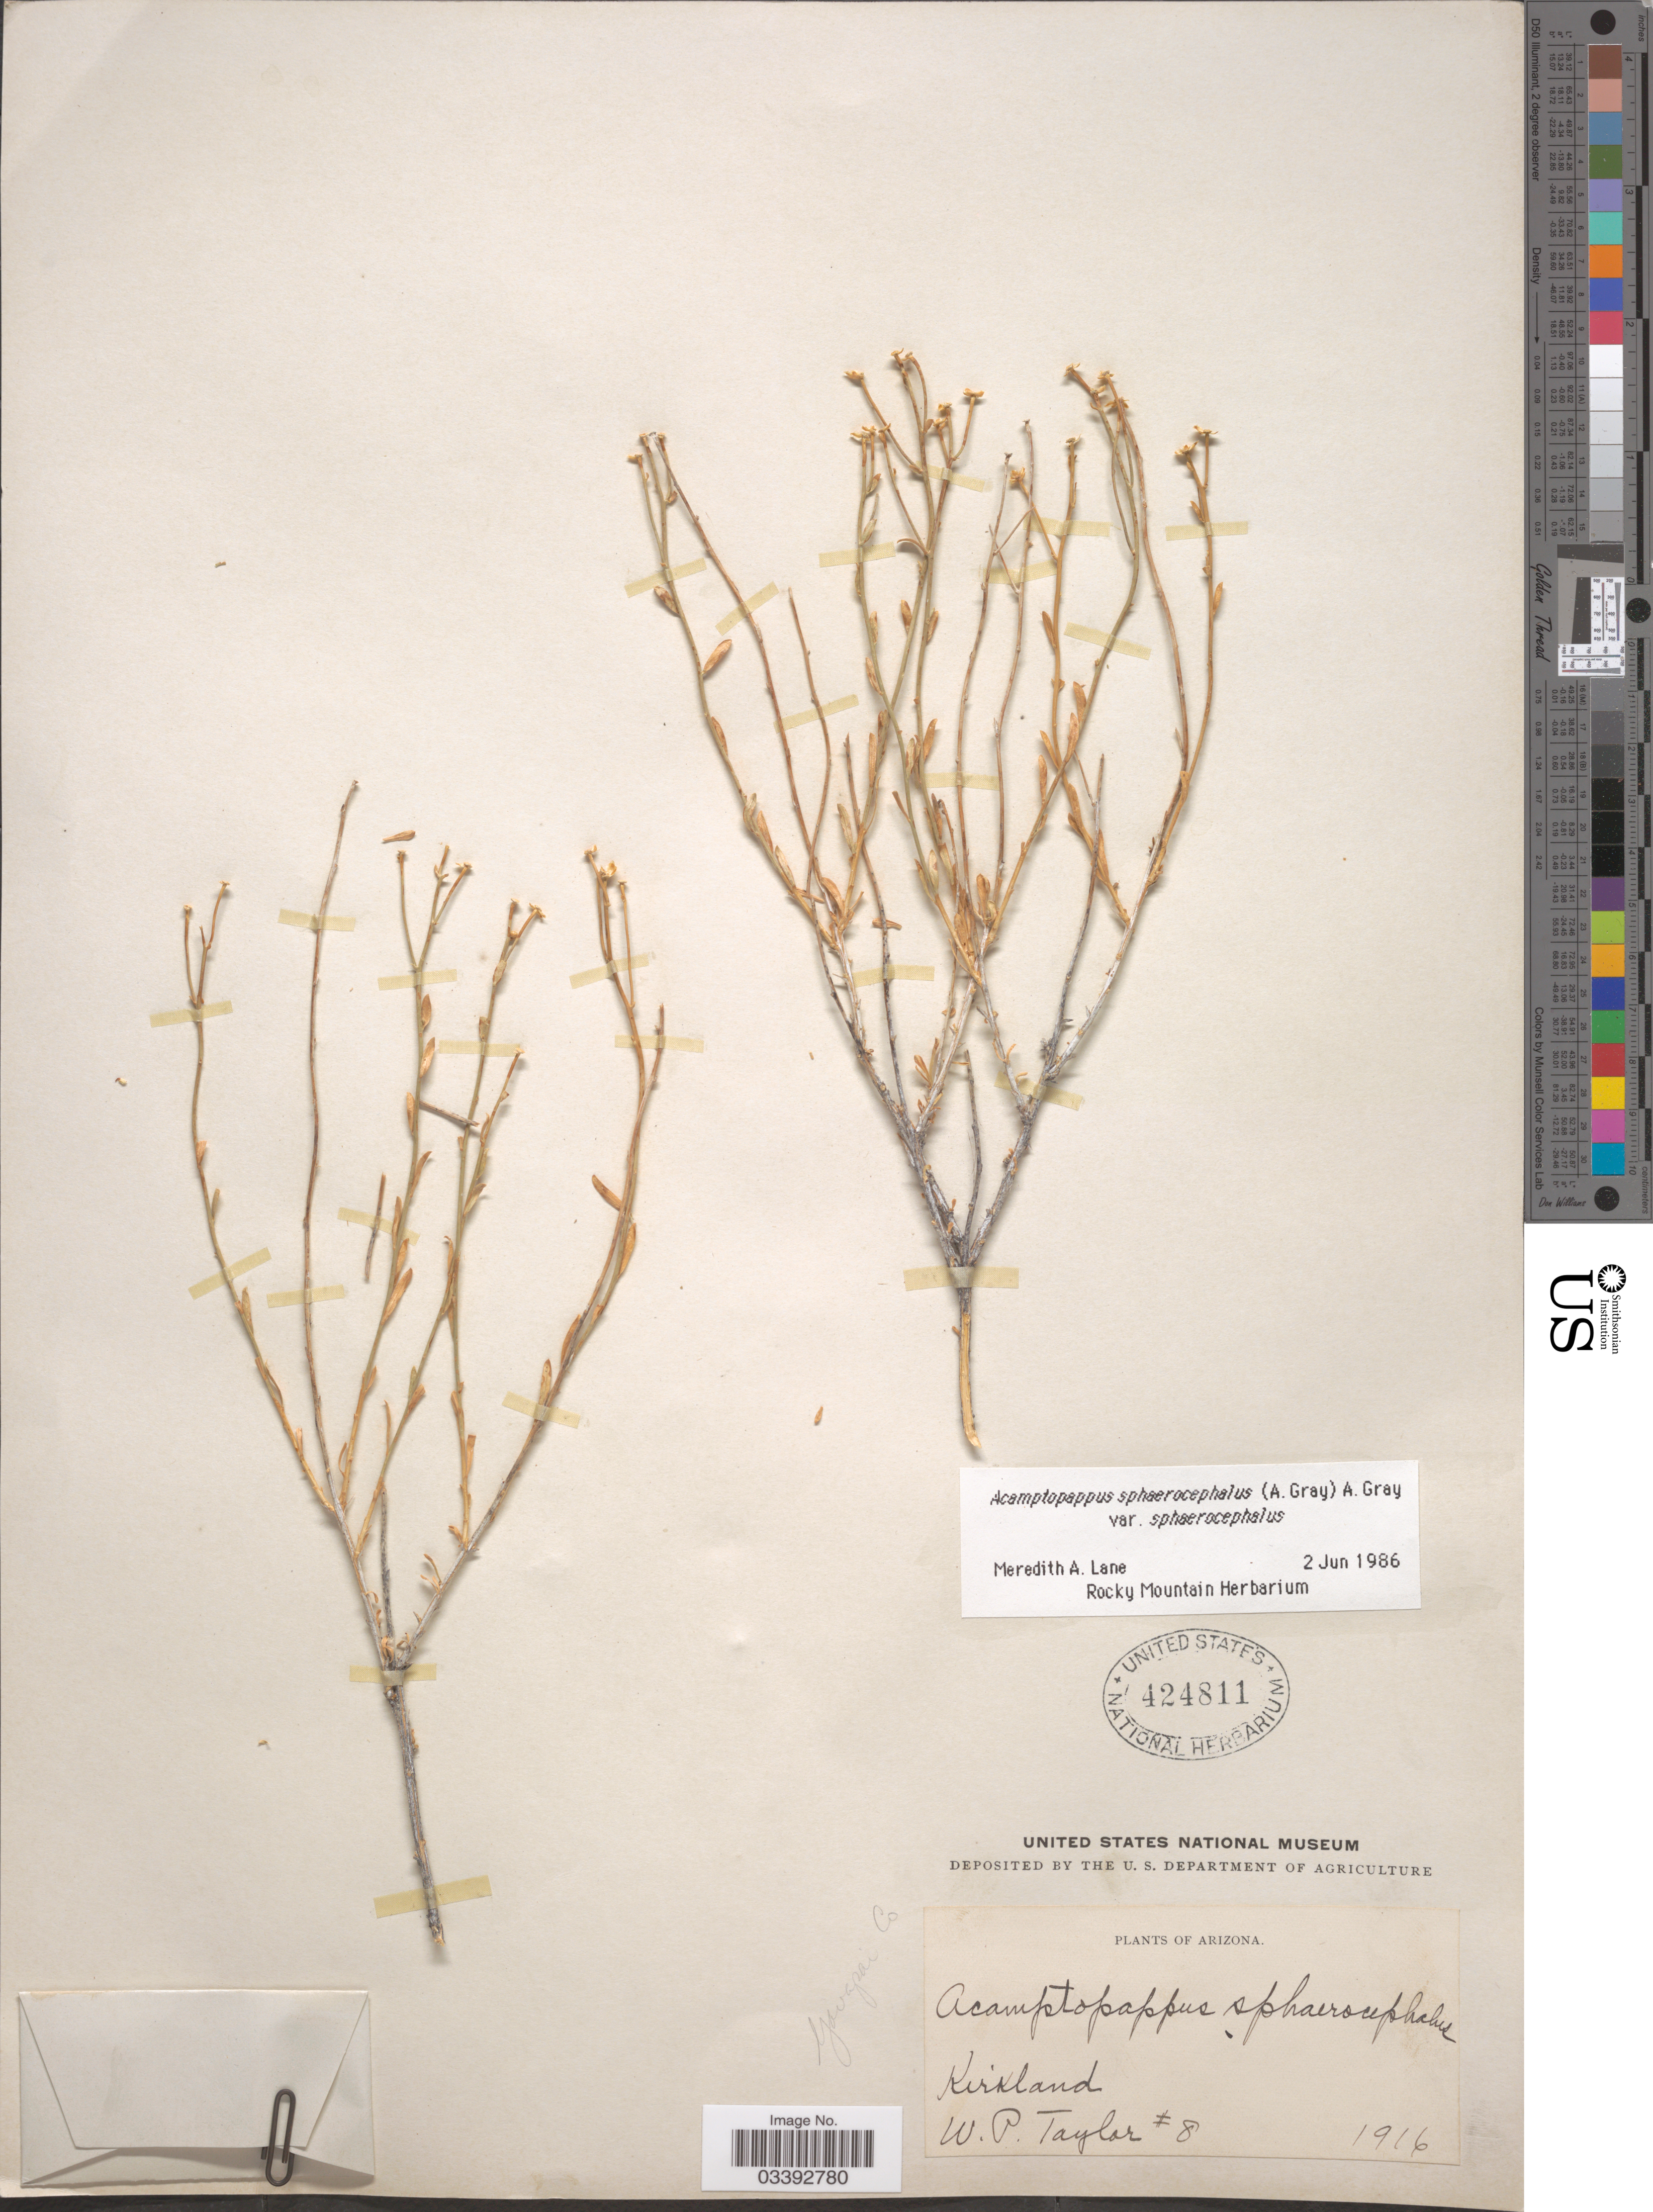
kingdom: Plantae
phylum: Tracheophyta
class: Magnoliopsida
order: Asterales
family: Asteraceae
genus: Acamptopappus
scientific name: Acamptopappus sphaerocephalus var. sphaerocephalus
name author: A. Gray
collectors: W. P. Taylor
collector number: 8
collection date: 1916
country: United States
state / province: Arizona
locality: Kirkland, Yavapai Co.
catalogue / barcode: US 424811